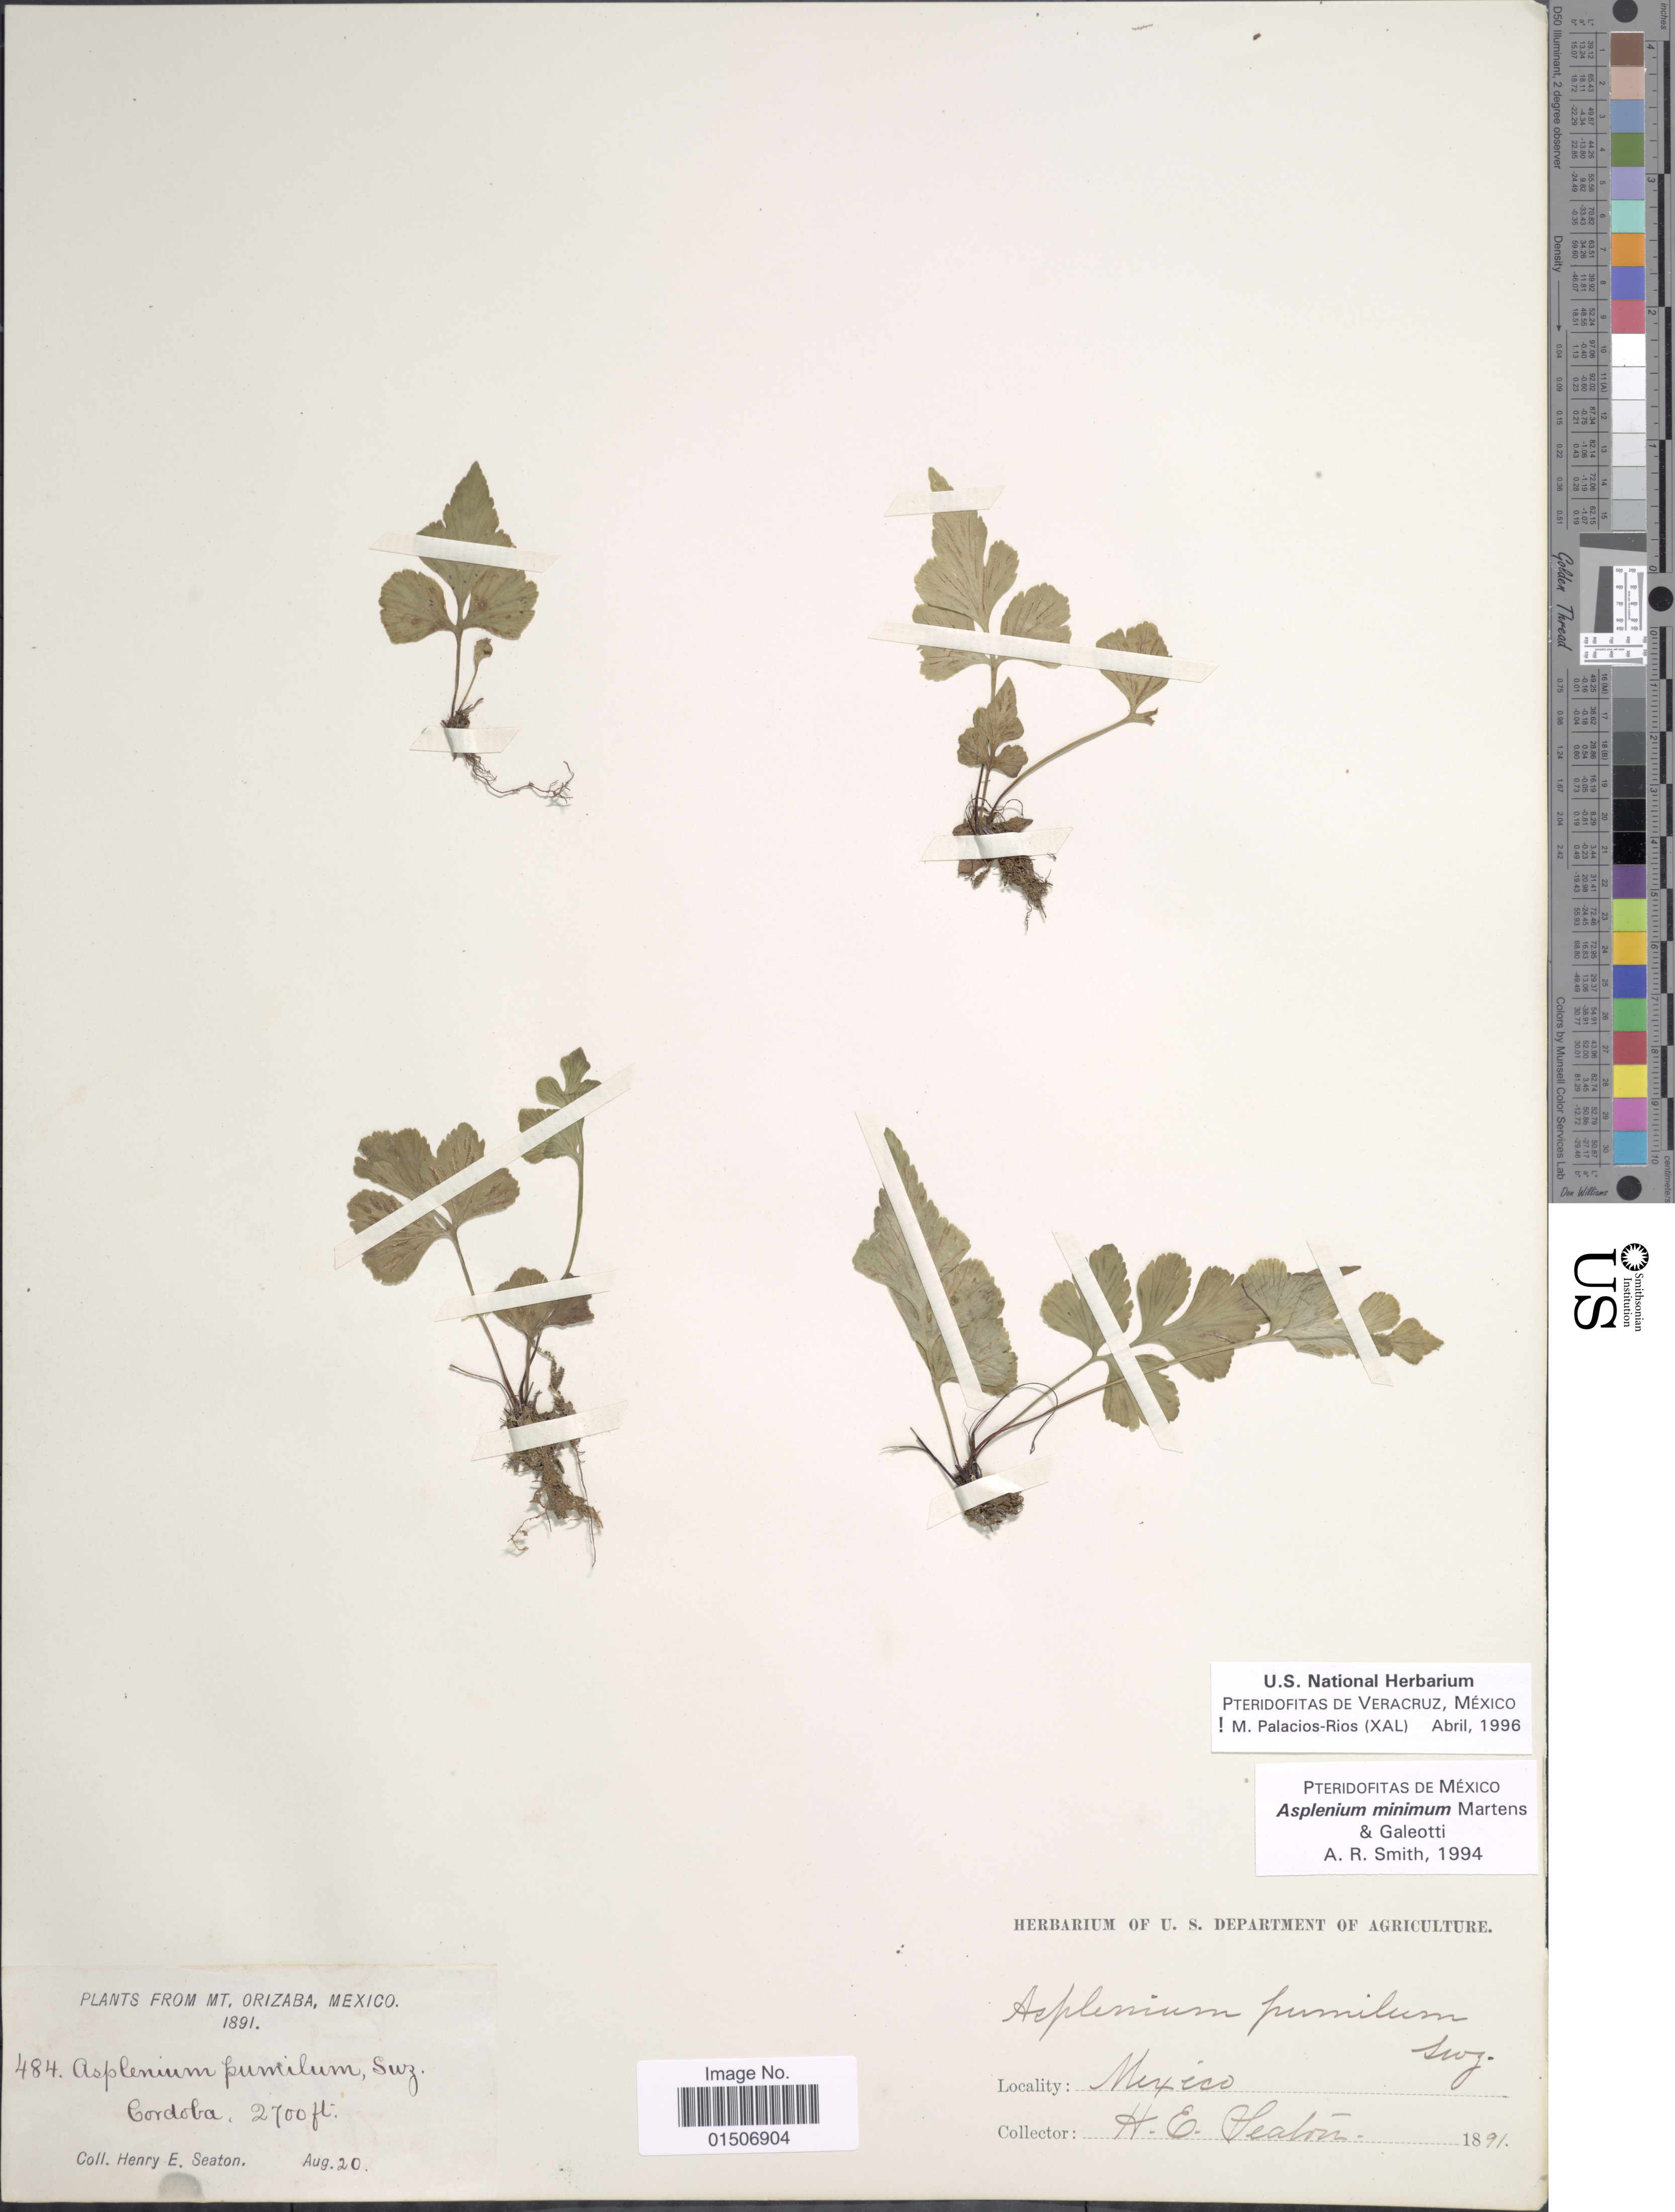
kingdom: Plantae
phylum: Tracheophyta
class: Polypodiopsida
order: Polypodiales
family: Aspleniaceae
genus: Asplenium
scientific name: Asplenium minimum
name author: Mart. & Galeotti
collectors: H. E. Seaton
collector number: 484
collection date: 1891-08-20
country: Mexico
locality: Mt Orizaba, Cordoba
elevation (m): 823